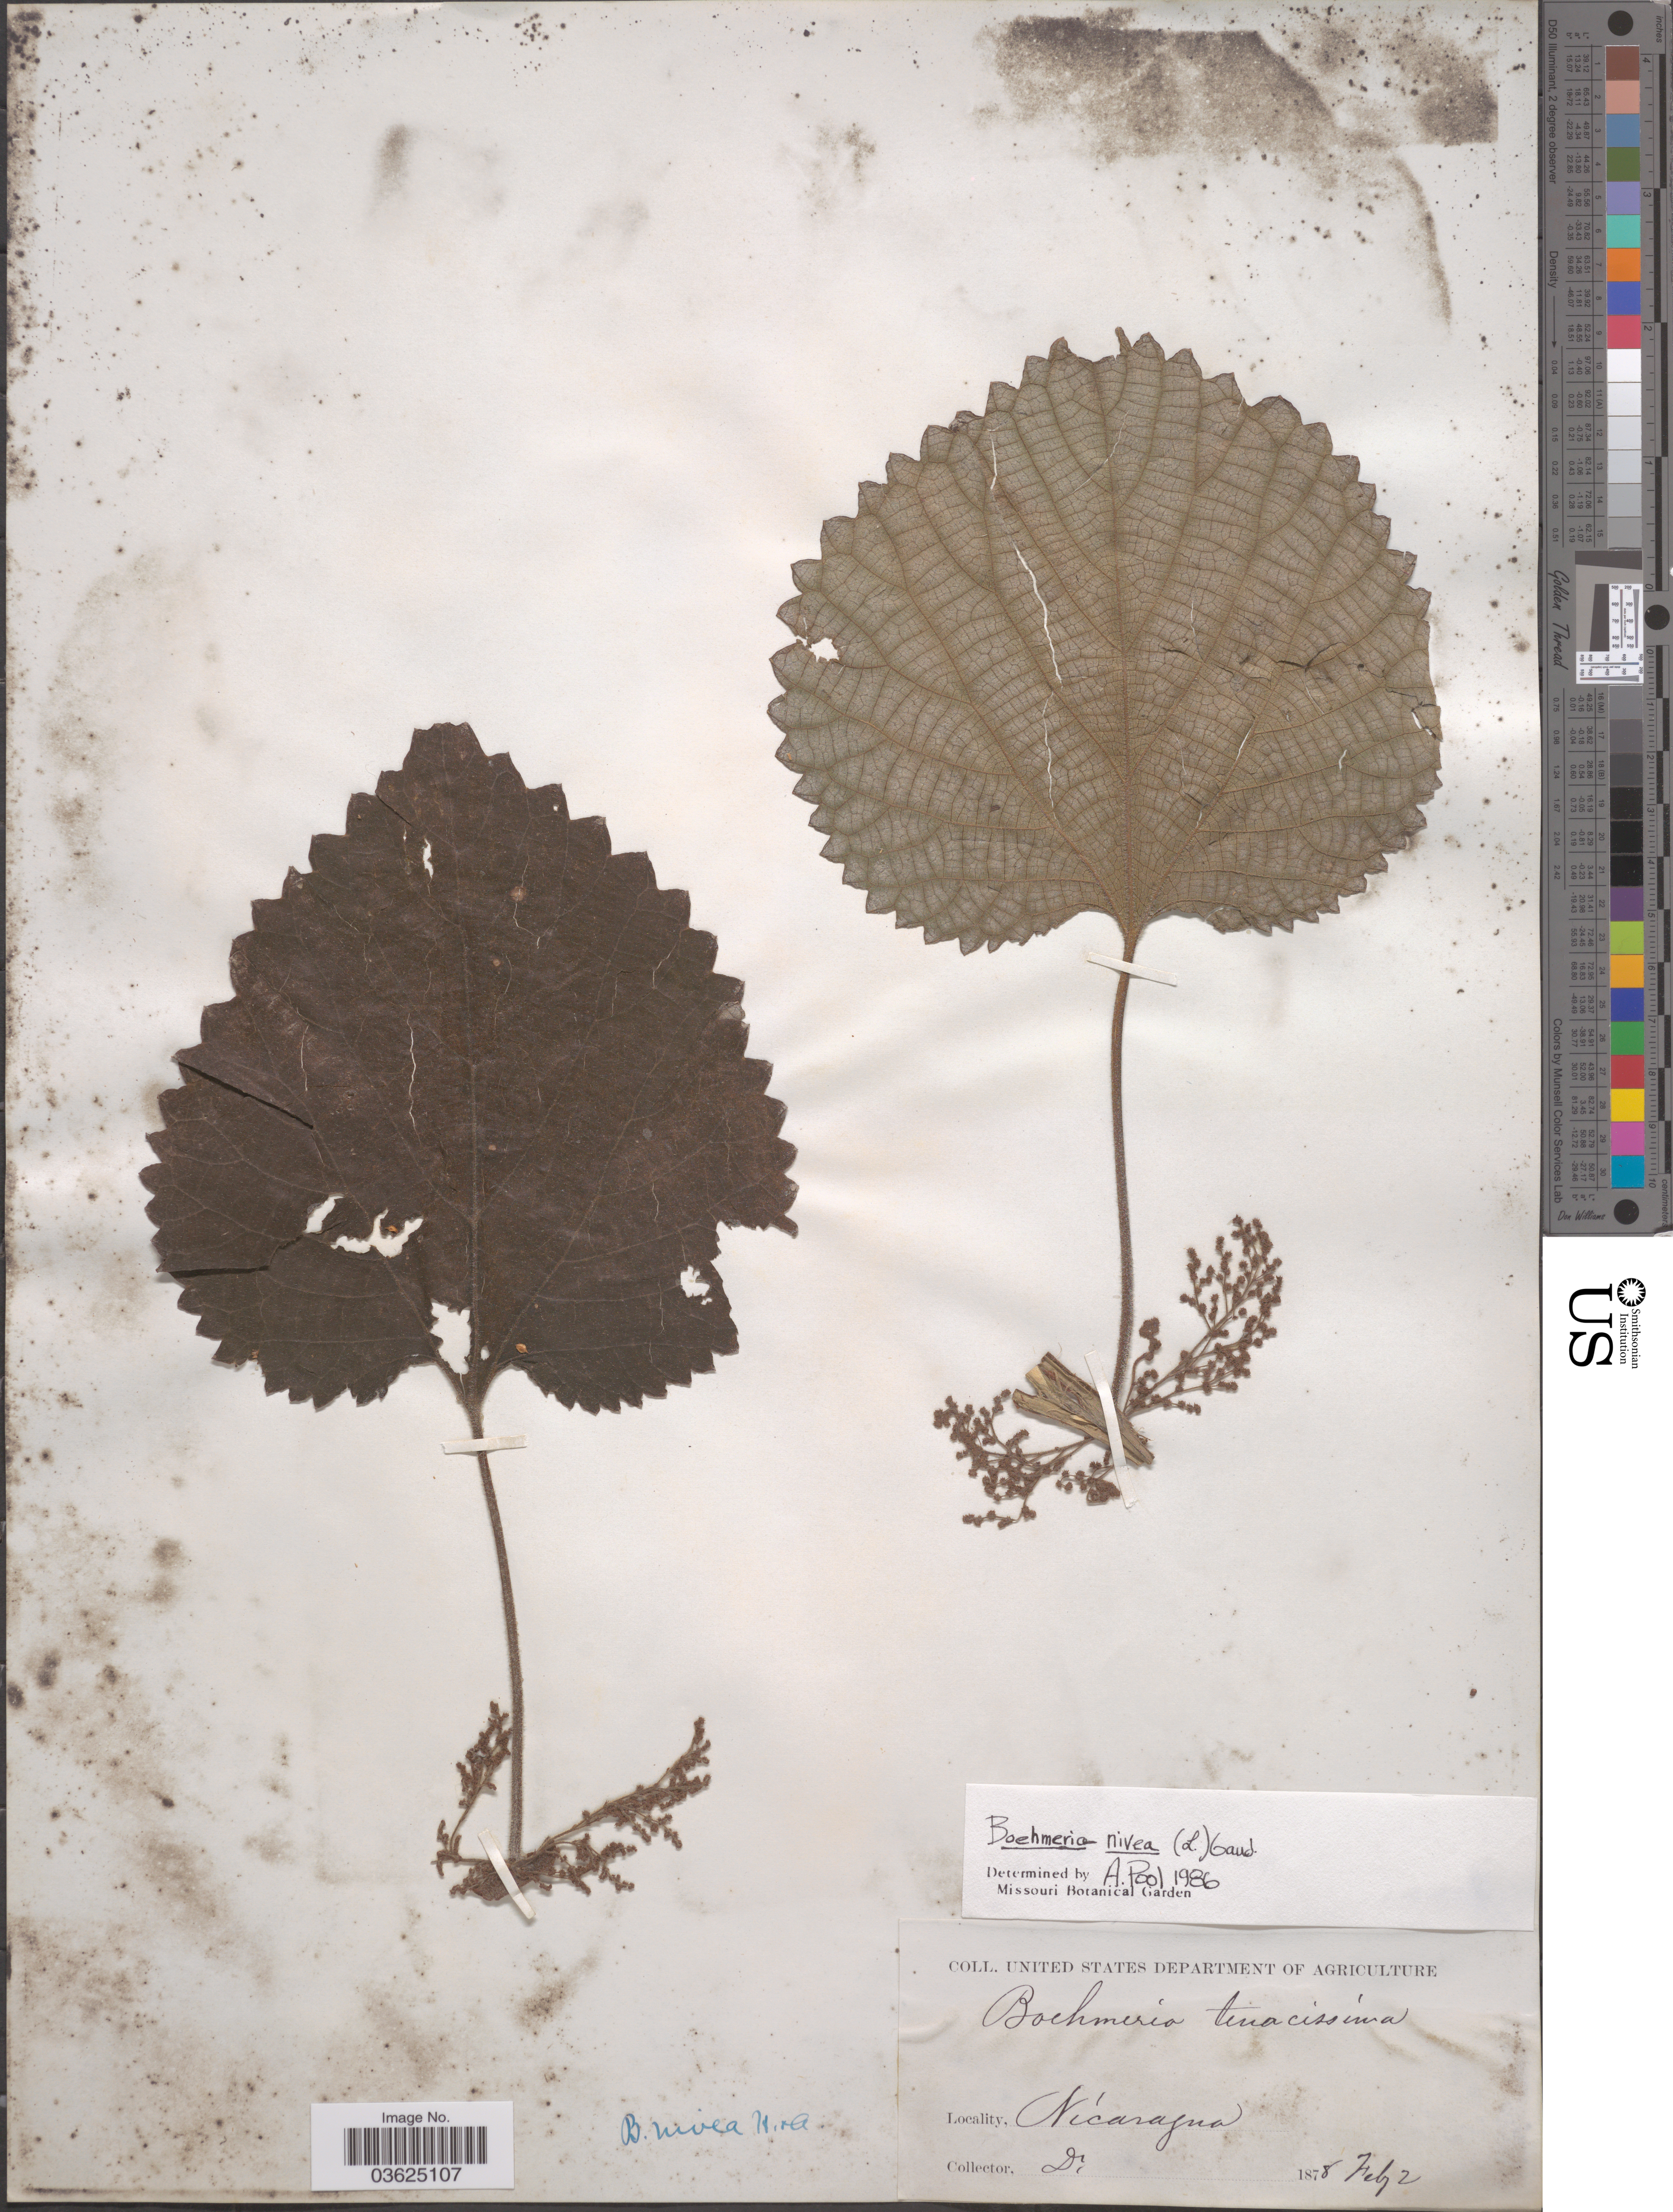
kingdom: Plantae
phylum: Tracheophyta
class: Magnoliopsida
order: Rosales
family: Urticaceae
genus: Boehmeria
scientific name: Boehmeria nivea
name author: (L.) Gaudich.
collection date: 1878-02-02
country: Nicaragua